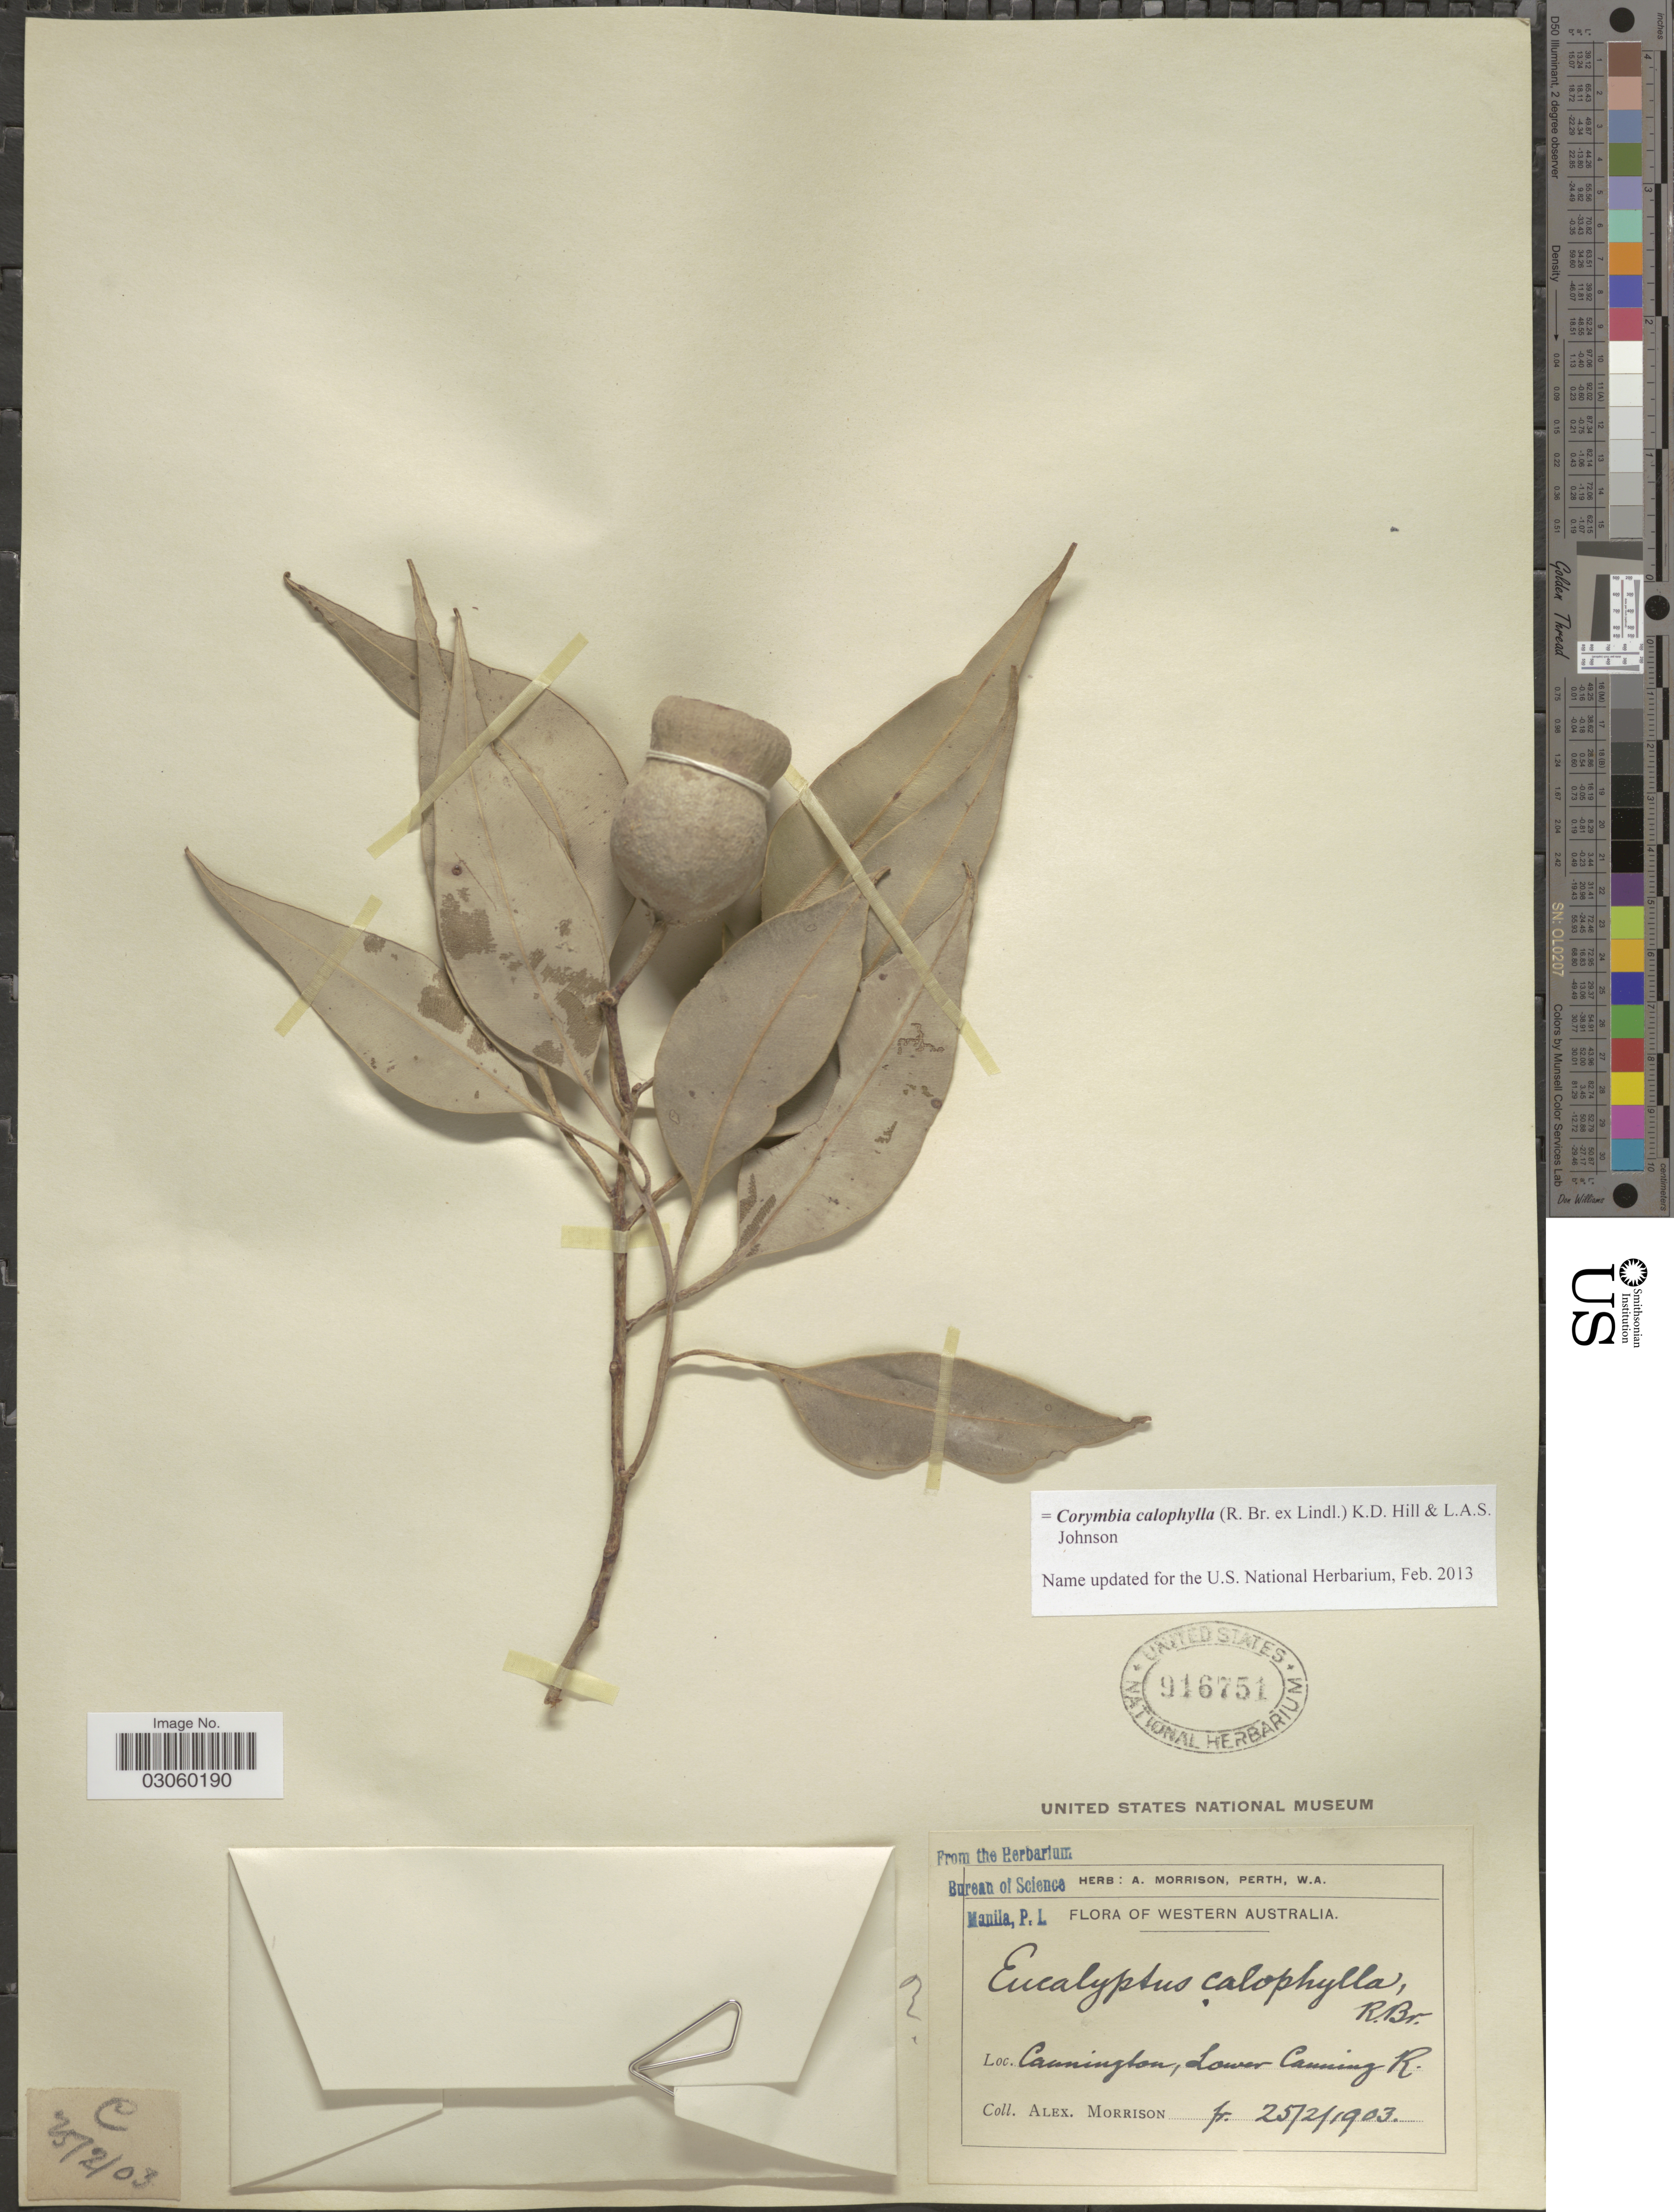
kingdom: Plantae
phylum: Tracheophyta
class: Magnoliopsida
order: Myrtales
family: Myrtaceae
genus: Corymbia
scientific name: Corymbia calophylla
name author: (Lindl.) K.D. Hill & L.A.S. Johnson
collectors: A. Morrison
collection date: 1903-02-25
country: Australia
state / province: Western Australia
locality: Cannington, lower Canning R.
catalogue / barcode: US 916751